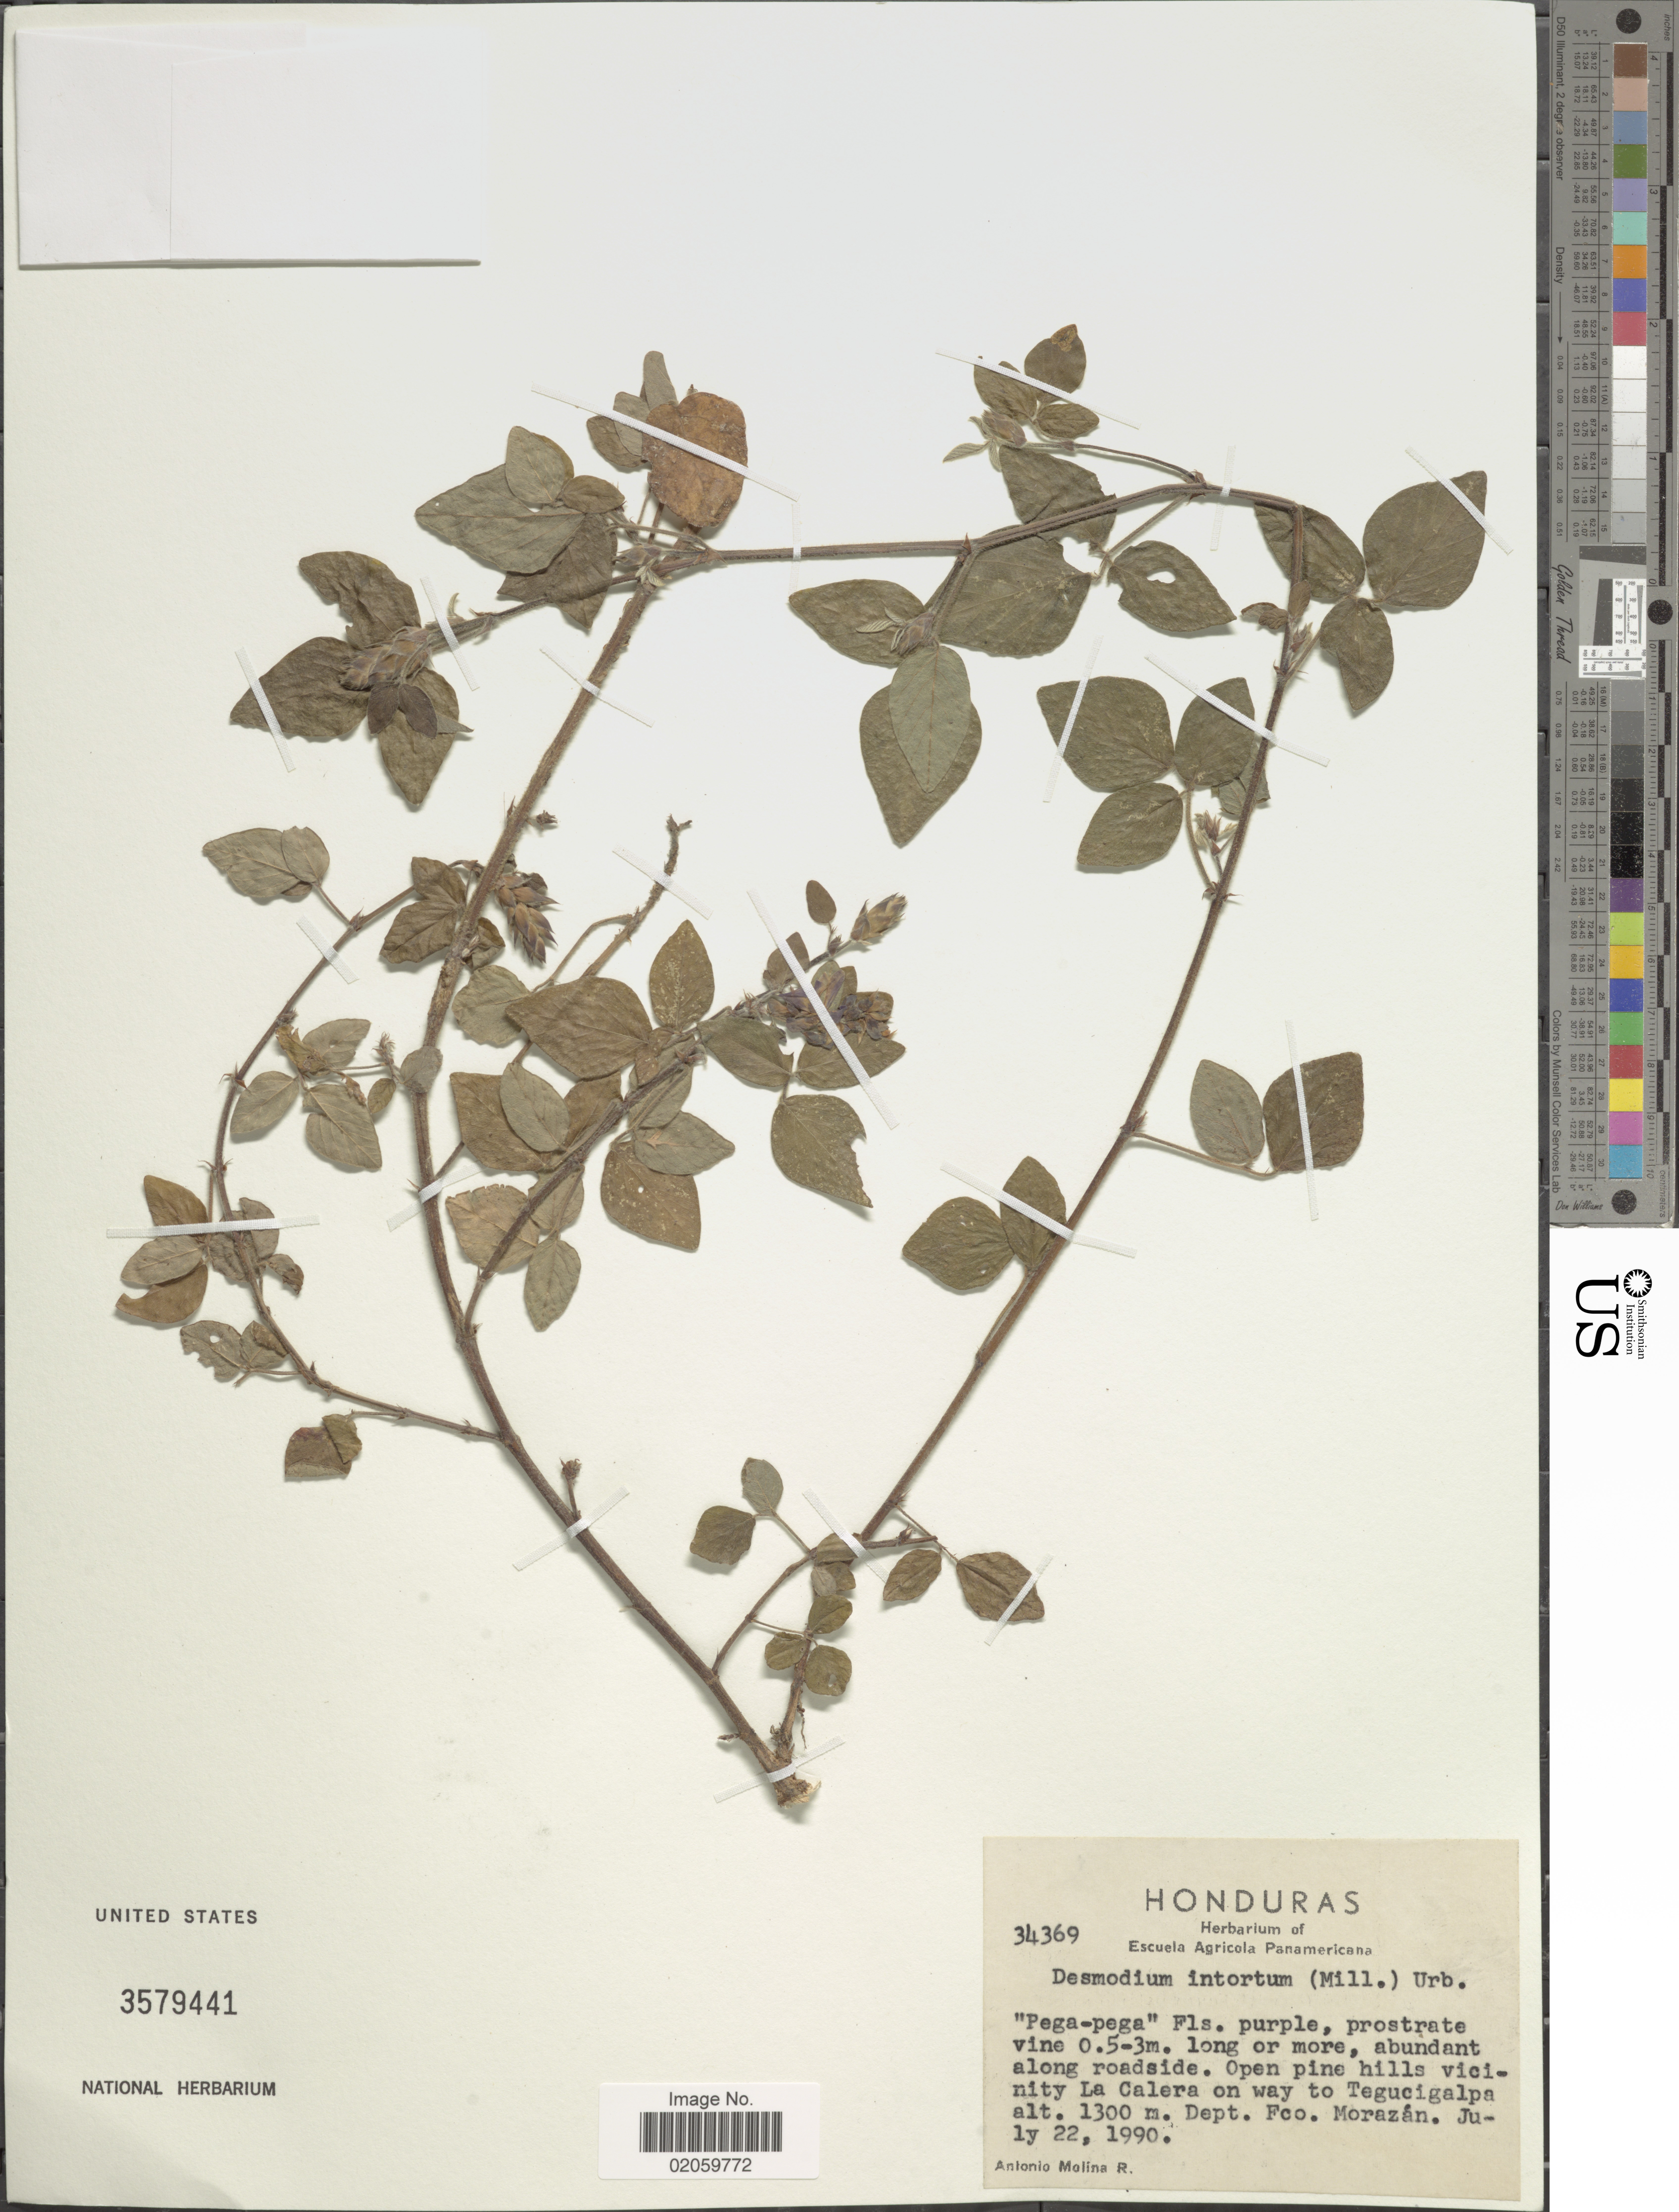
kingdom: Plantae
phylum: Tracheophyta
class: Magnoliopsida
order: Fabales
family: Fabaceae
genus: Desmodium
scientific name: Desmodium intortum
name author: (Mill.) Urb.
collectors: A. Molina R.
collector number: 34369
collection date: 1990-07-22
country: Honduras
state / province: Fco. Morazán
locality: Vicinity La Calera on way to Tegucigalpa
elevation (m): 1300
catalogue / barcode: US 3579441